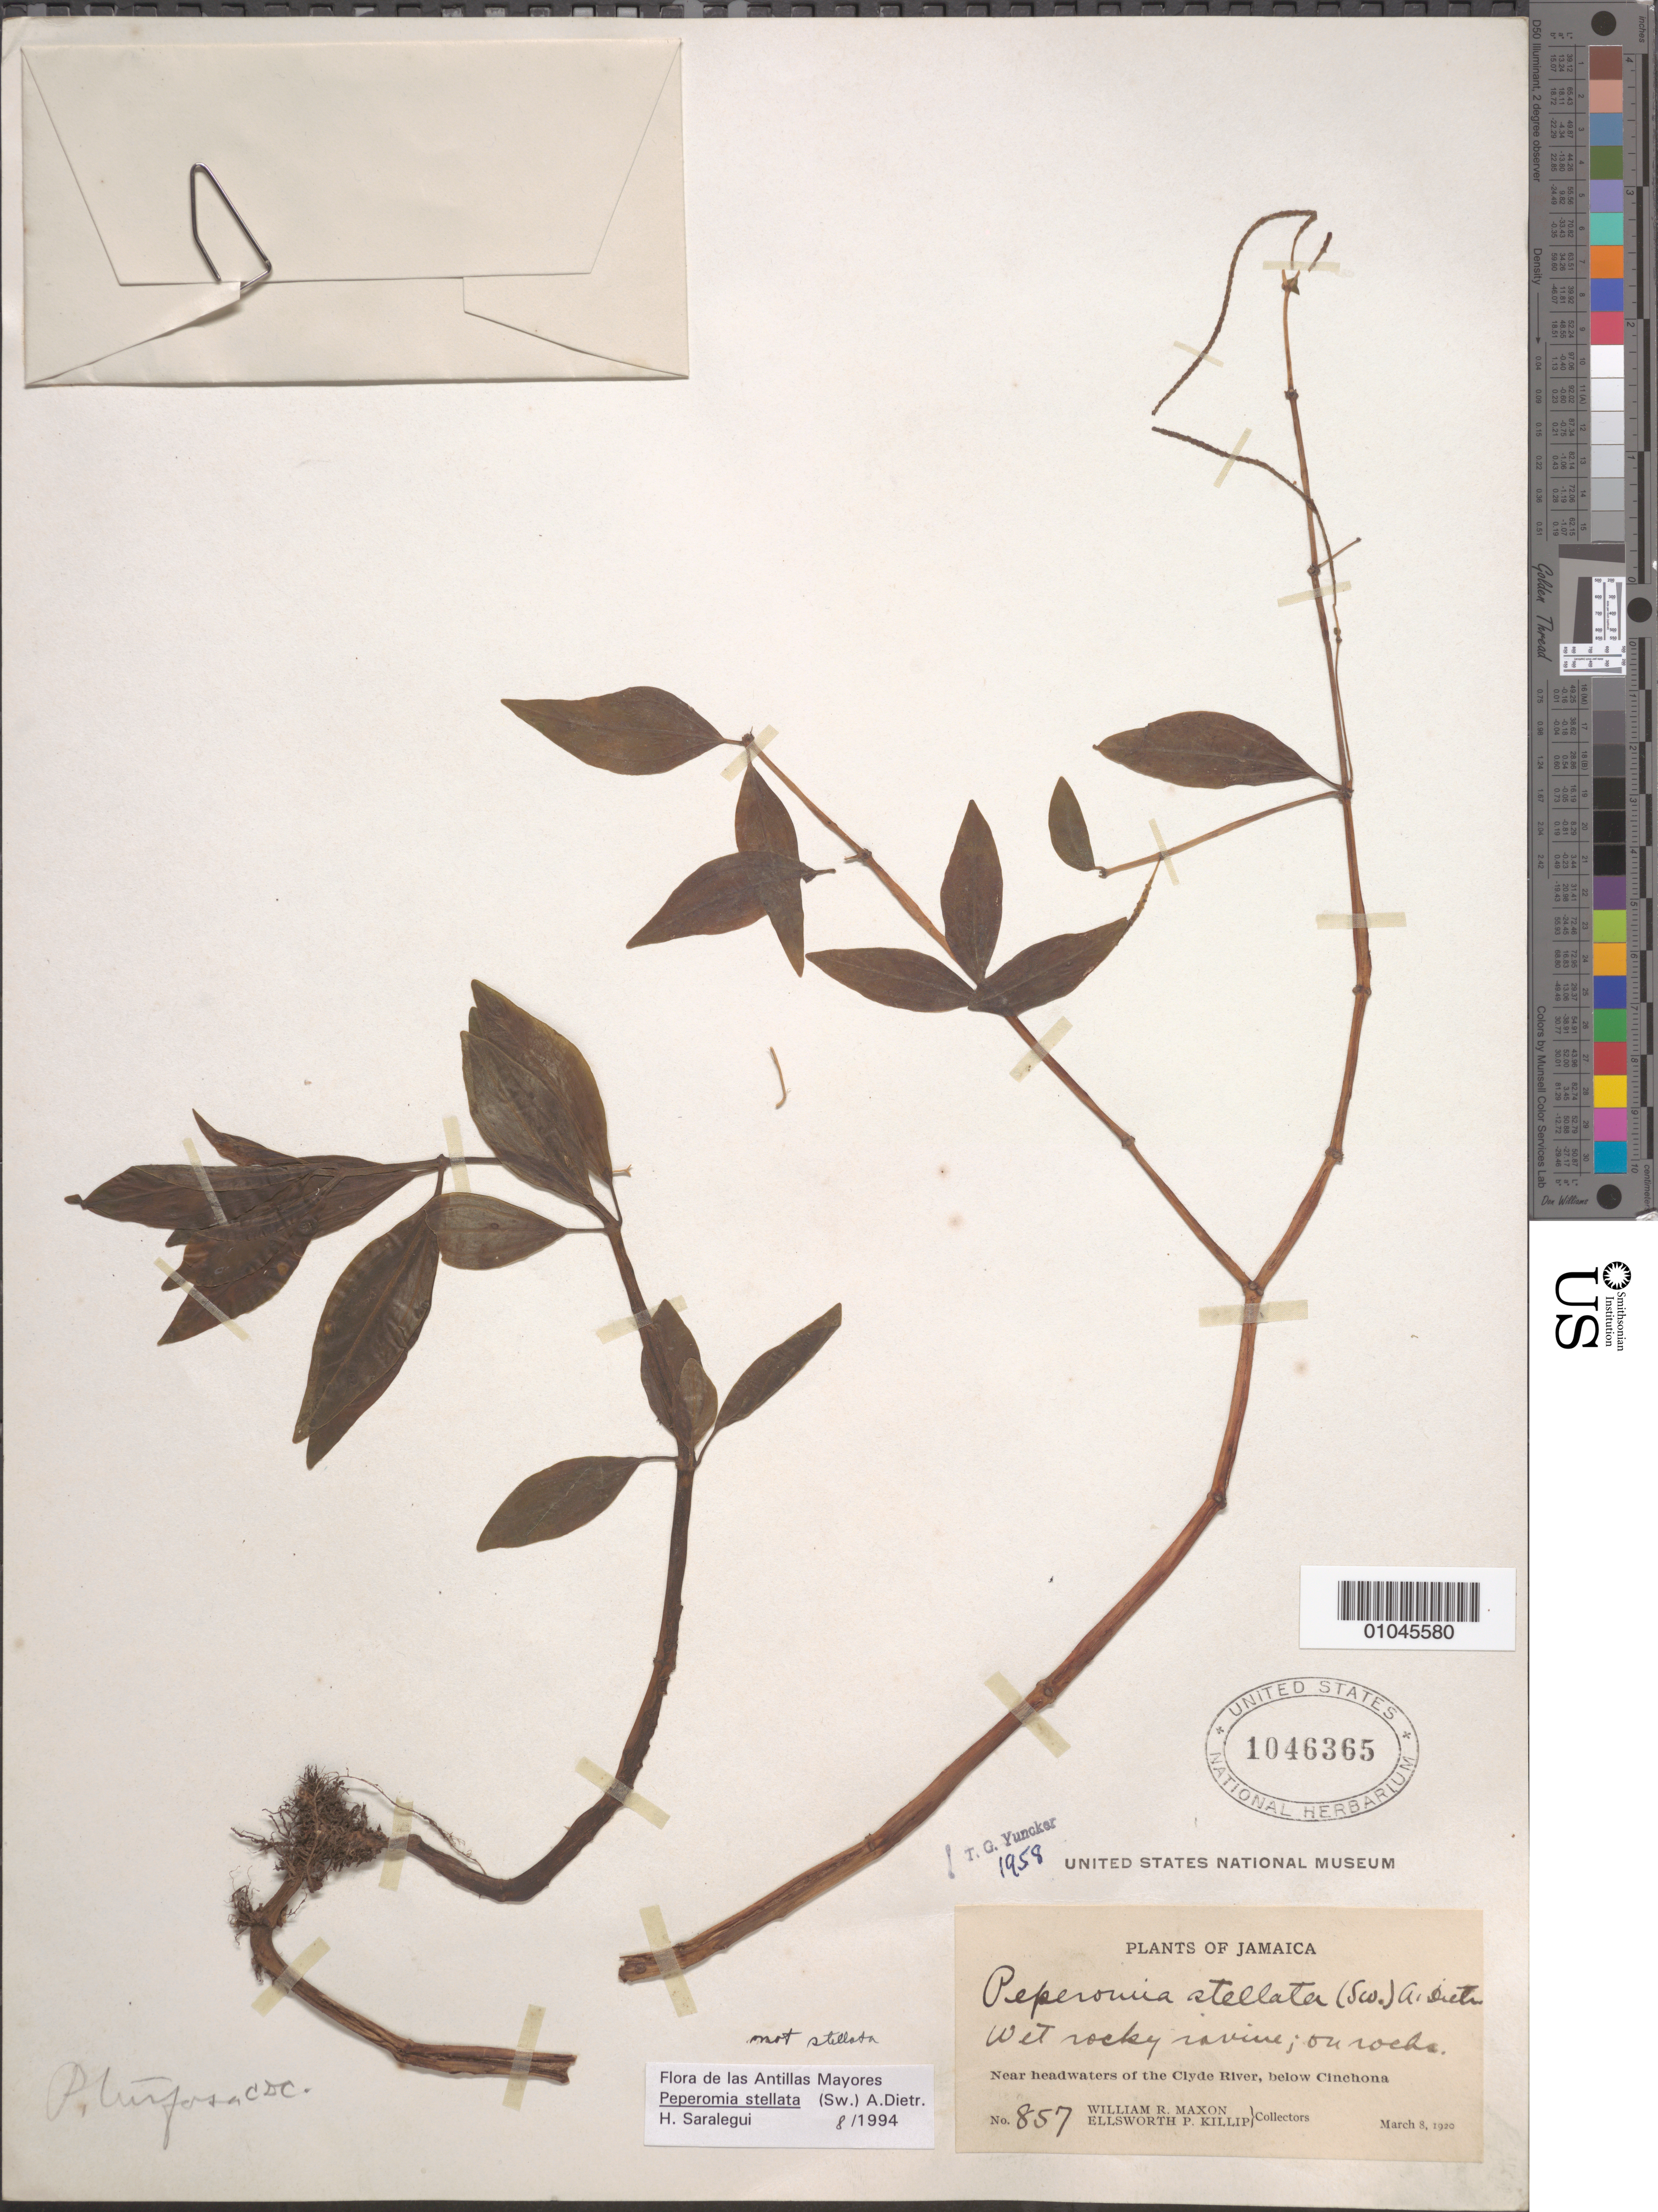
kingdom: Plantae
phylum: Tracheophyta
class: Magnoliopsida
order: Piperales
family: Piperaceae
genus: Peperomia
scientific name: Peperomia stellata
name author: (Sw.) A. Dietr.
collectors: W. R. Maxon & E. P. Killip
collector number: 857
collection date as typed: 08 Mar 1920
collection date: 1920-03-08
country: Jamaica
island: Jamaica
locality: Wet rocky ravine, on rocks. Near headwaters of the Clyde River, below Cinchona.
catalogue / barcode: US 1046365